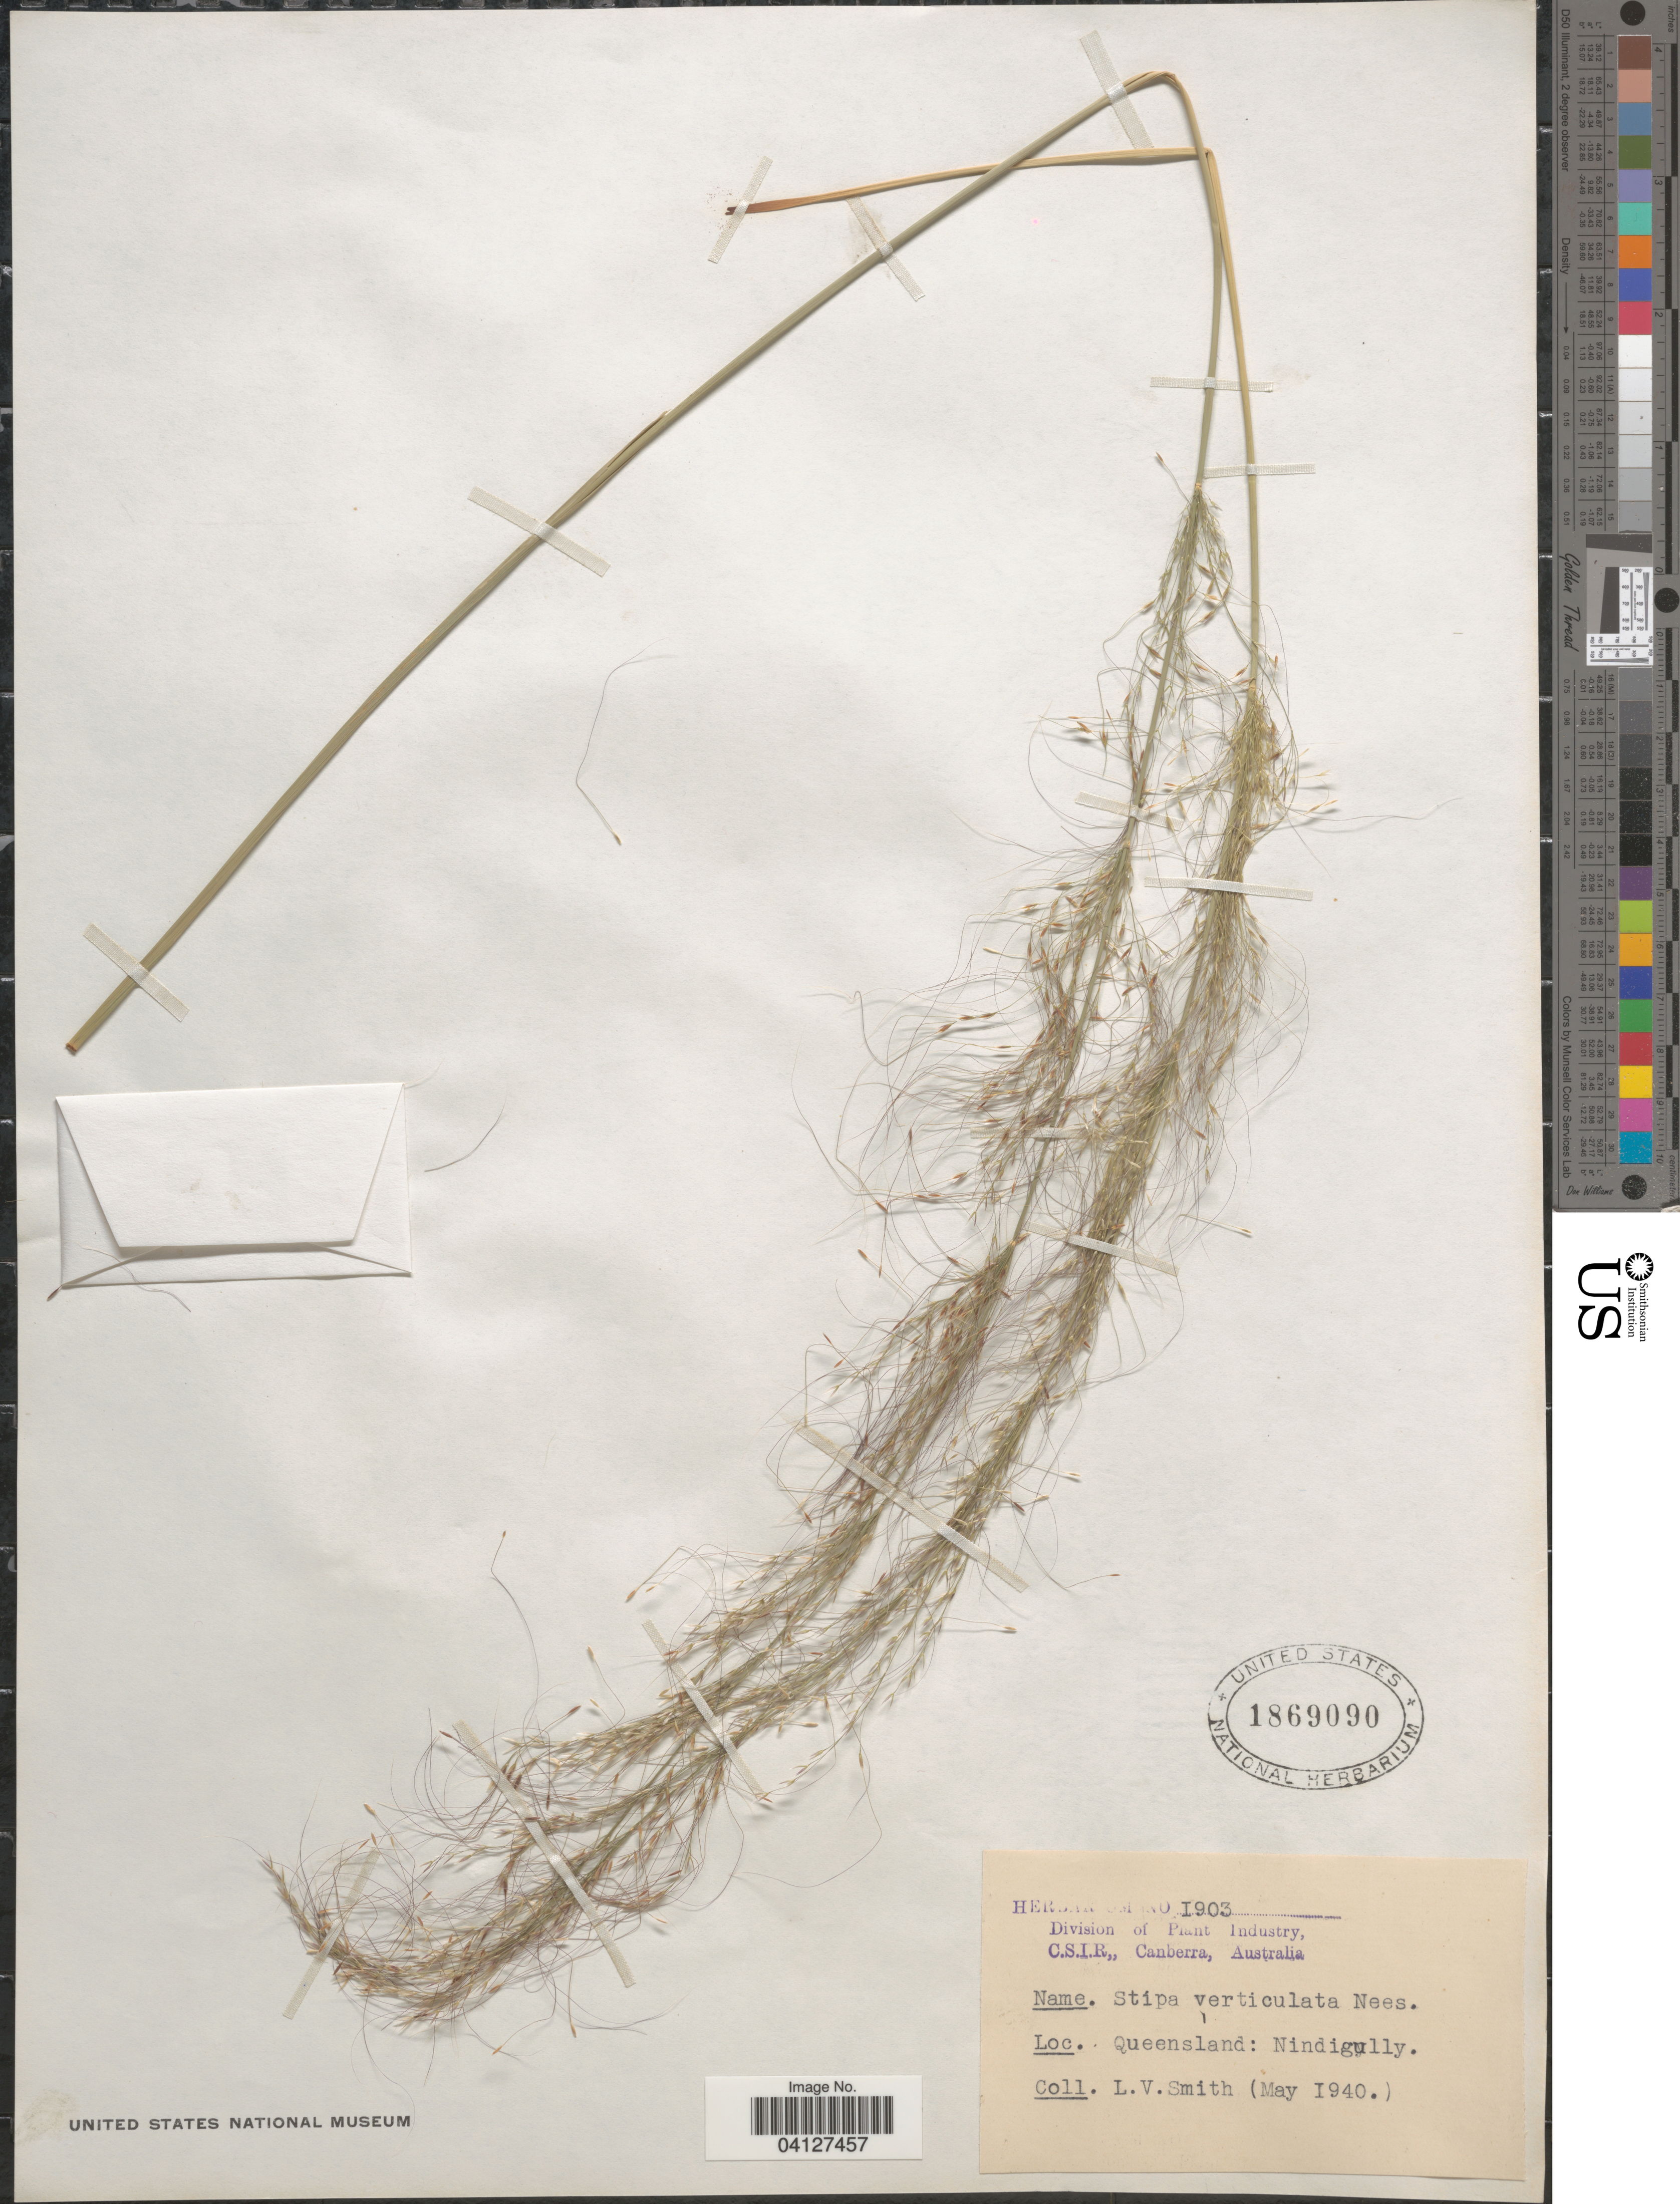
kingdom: Plantae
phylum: Tracheophyta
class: Liliopsida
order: Poales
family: Poaceae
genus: Stipa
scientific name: Stipa verticillata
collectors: L. Smith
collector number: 1903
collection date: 1940-05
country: Australia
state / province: Queensland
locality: Nindigully.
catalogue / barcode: US 1869090